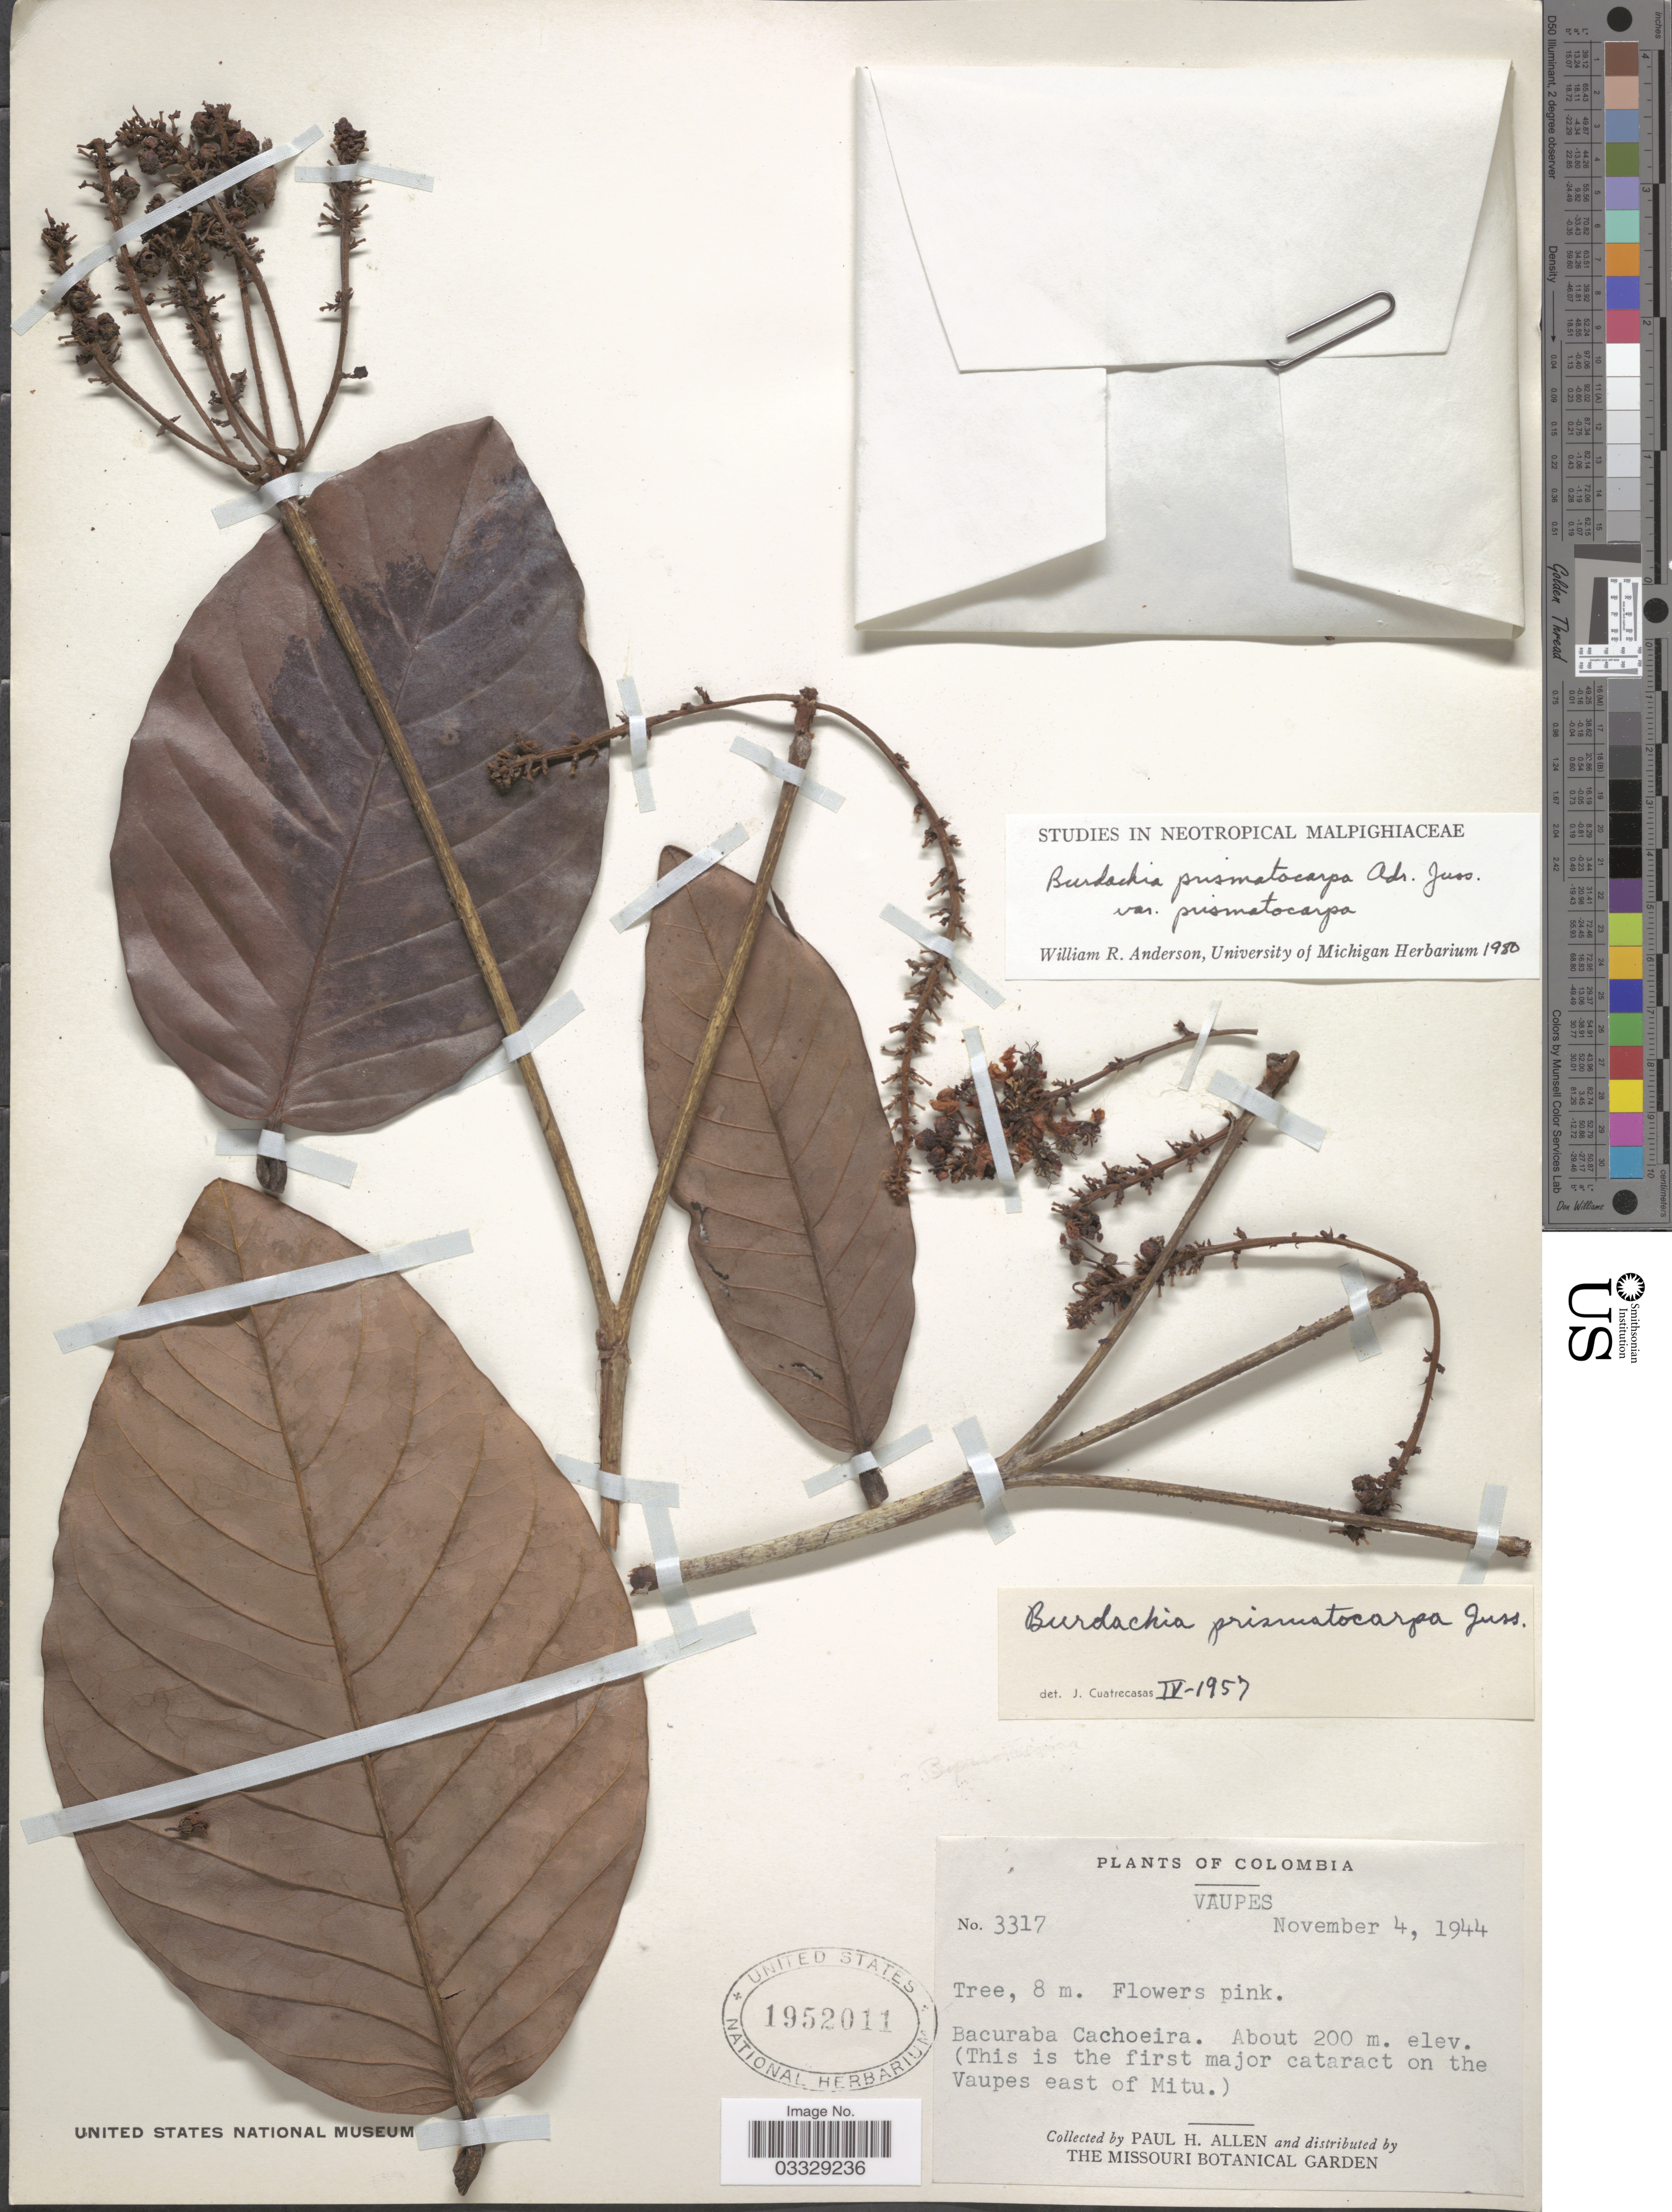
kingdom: Plantae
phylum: Tracheophyta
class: Magnoliopsida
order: Malpighiales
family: Malpighiaceae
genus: Burdachia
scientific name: Burdachia prismatocarpa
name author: A. Juss.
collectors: P. H. Allen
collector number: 3317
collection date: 1944-11-04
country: Colombia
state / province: Vaupés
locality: Bacuraba Cachoeira. (This is the first major cataract on the Vaupes east of Mitu).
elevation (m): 200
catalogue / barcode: US 1952011